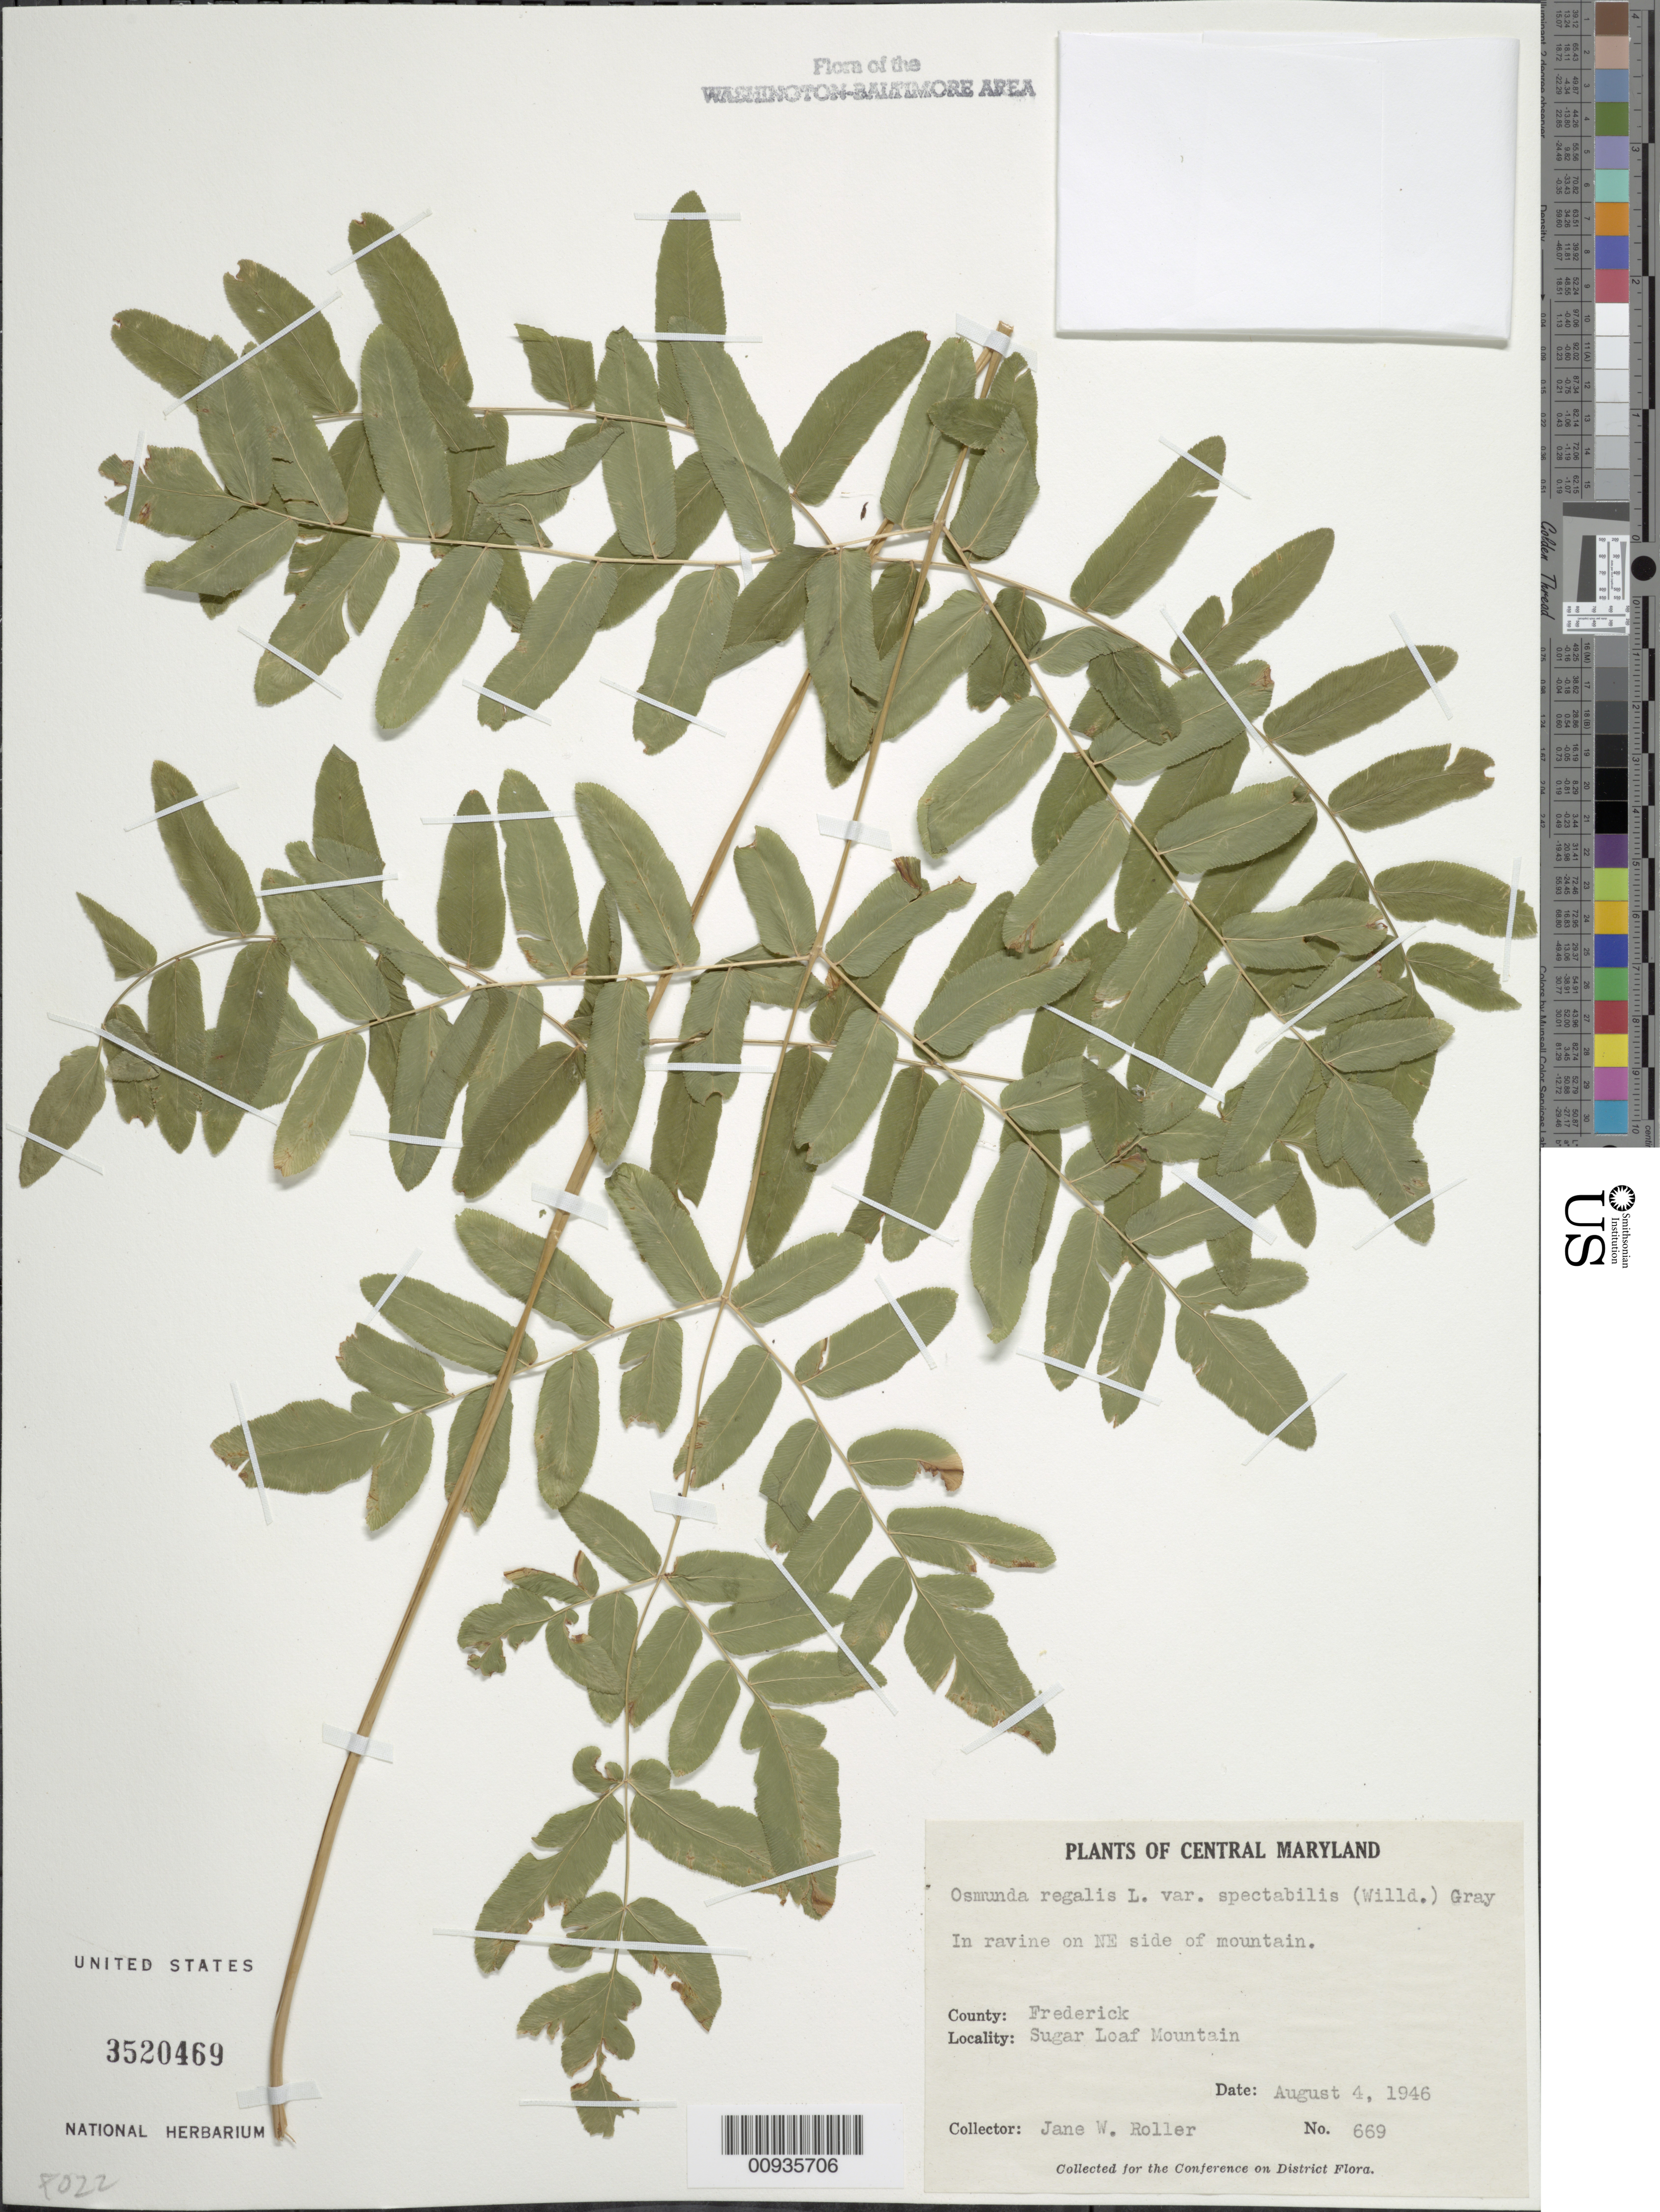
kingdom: Plantae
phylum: Tracheophyta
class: Polypodiopsida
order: Osmundales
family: Osmundaceae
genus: Osmunda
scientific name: Osmunda regalis var. spectabilis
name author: (Willd.) A. Gray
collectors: J. W. Roller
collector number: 669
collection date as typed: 04 Aug 1946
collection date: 1946-08-04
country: United States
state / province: Maryland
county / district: Frederick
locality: NE side of Sugar Loaf Mountain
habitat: In ravine on NE side of mountain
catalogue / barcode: US 3520469